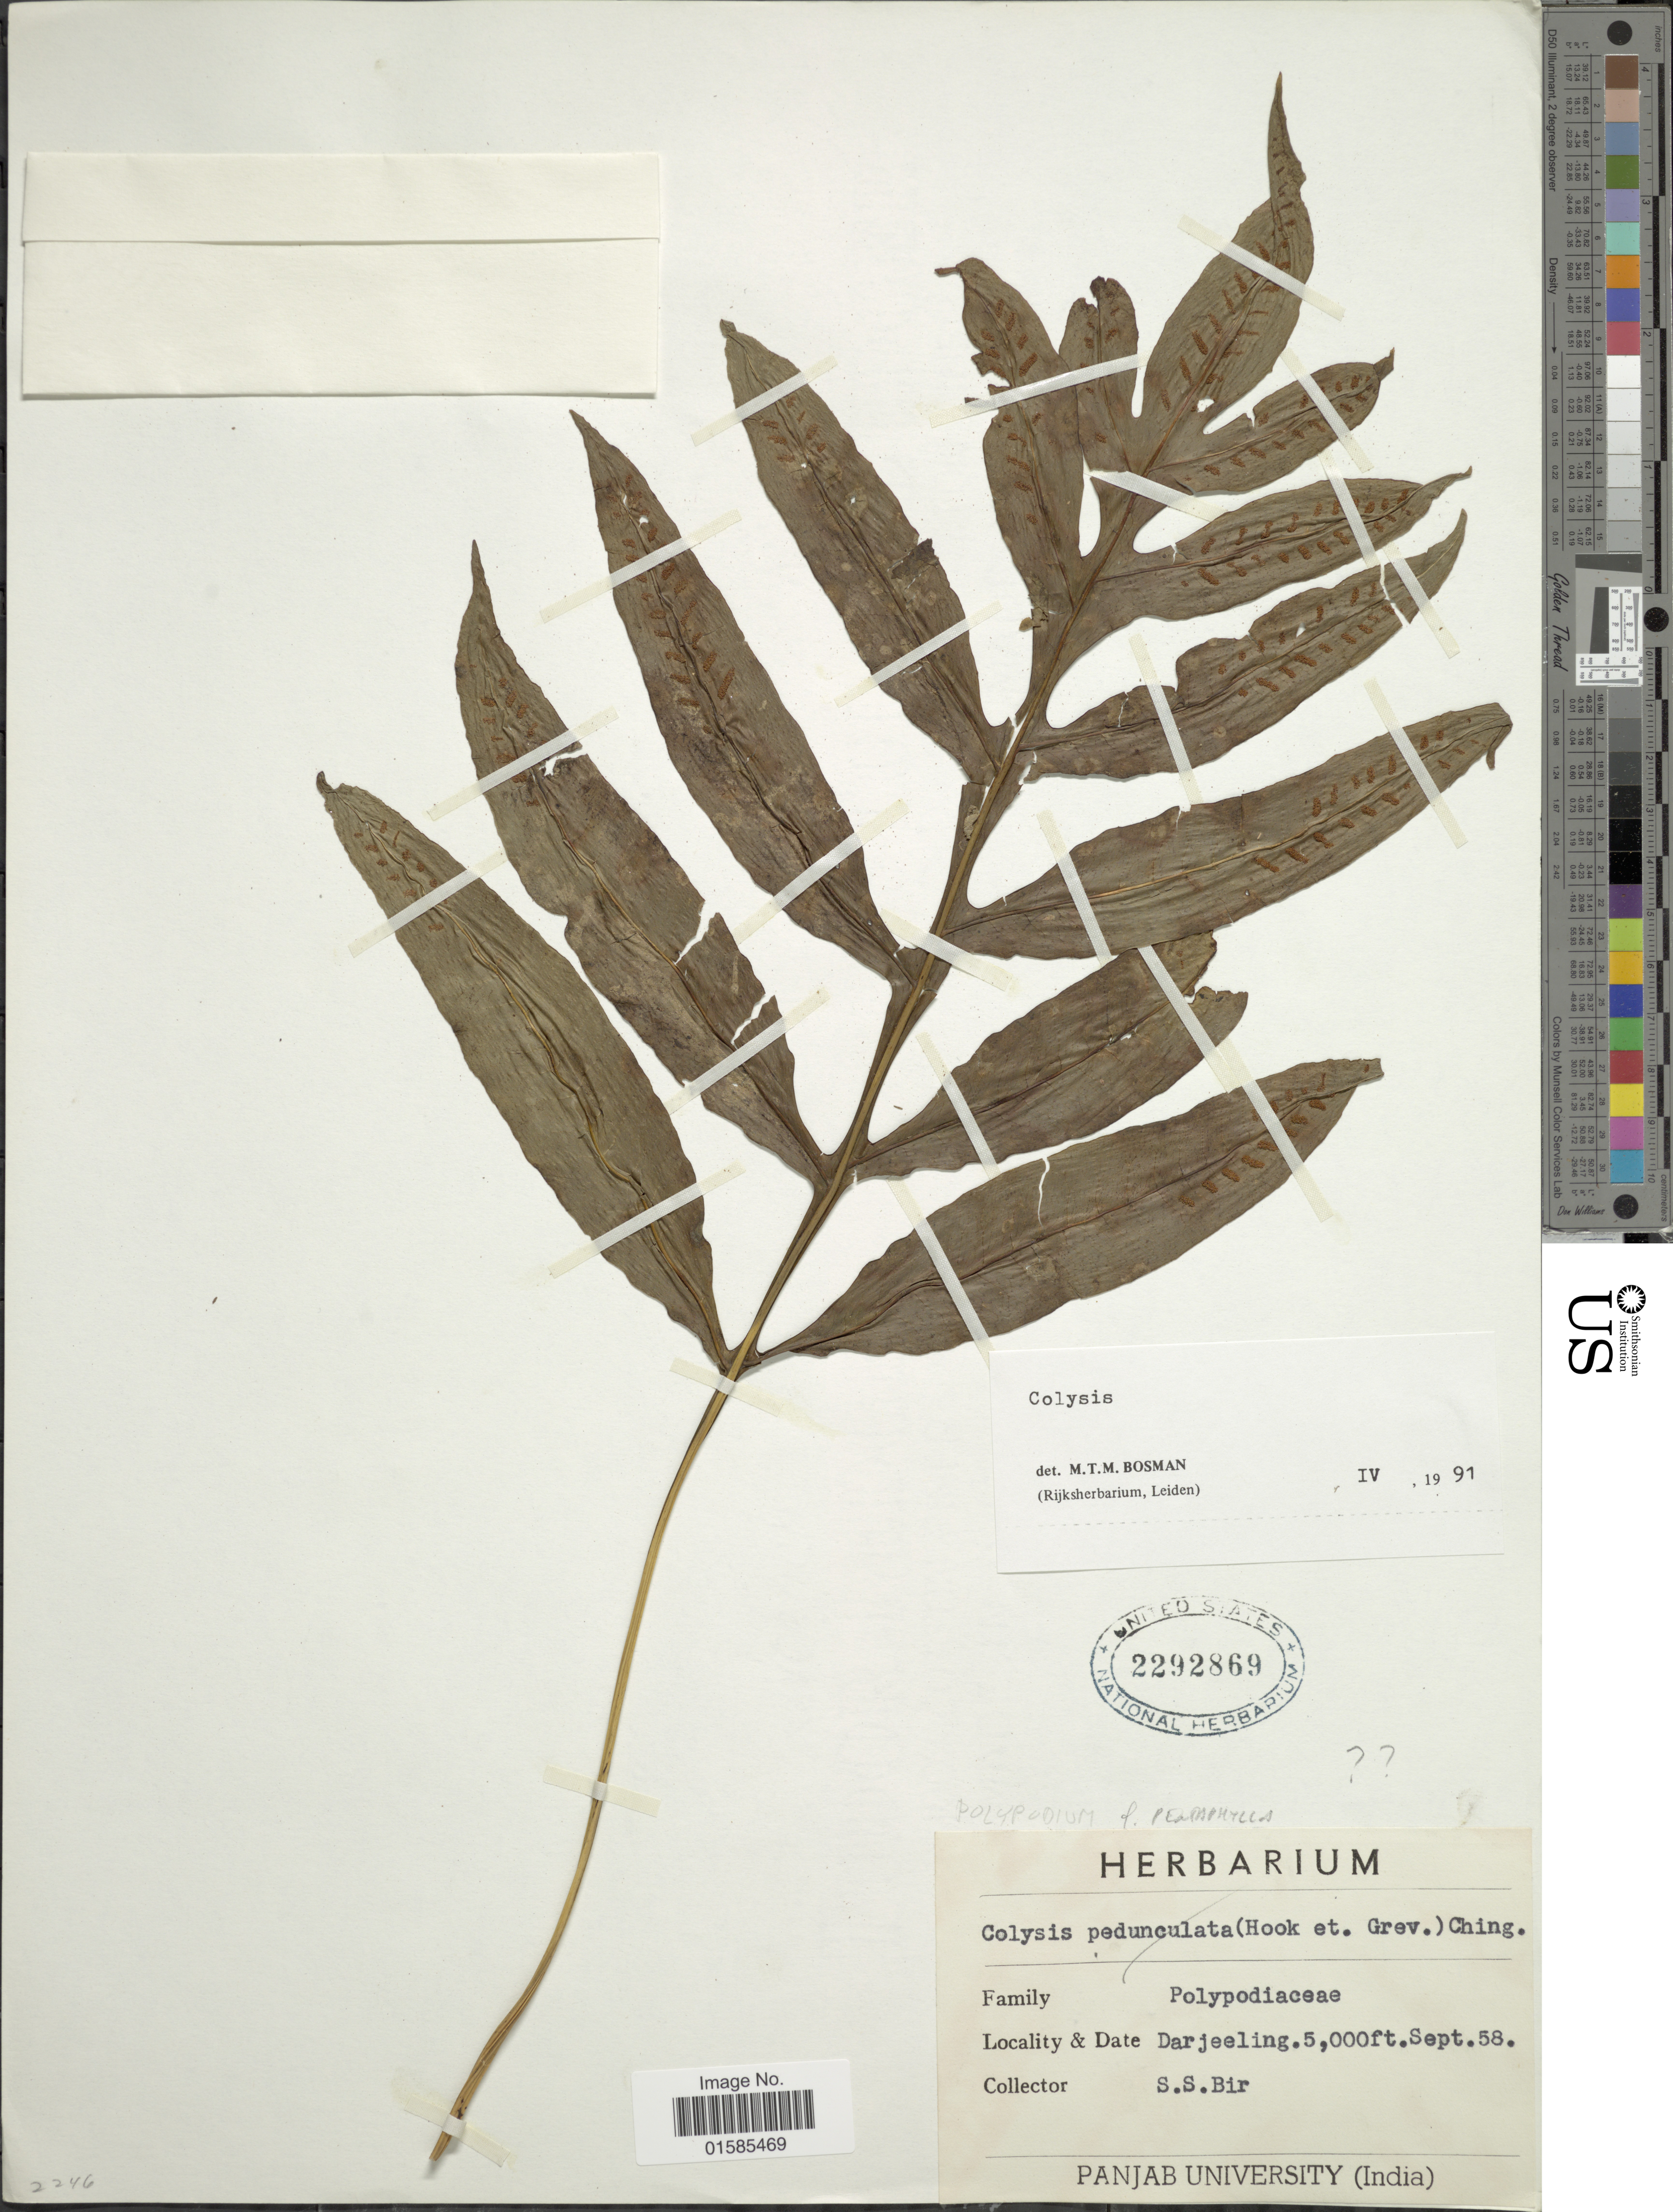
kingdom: Plantae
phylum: Tracheophyta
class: Polypodiopsida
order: Polypodiales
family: Polypodiaceae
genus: Leptochilus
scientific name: Leptochilus pentaphylla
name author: (Baker)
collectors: S. S. Bir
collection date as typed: Transcribed d/m/y: /9/58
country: India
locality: Darjeeling, Panjab University (India)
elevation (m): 1524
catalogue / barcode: US 2292869